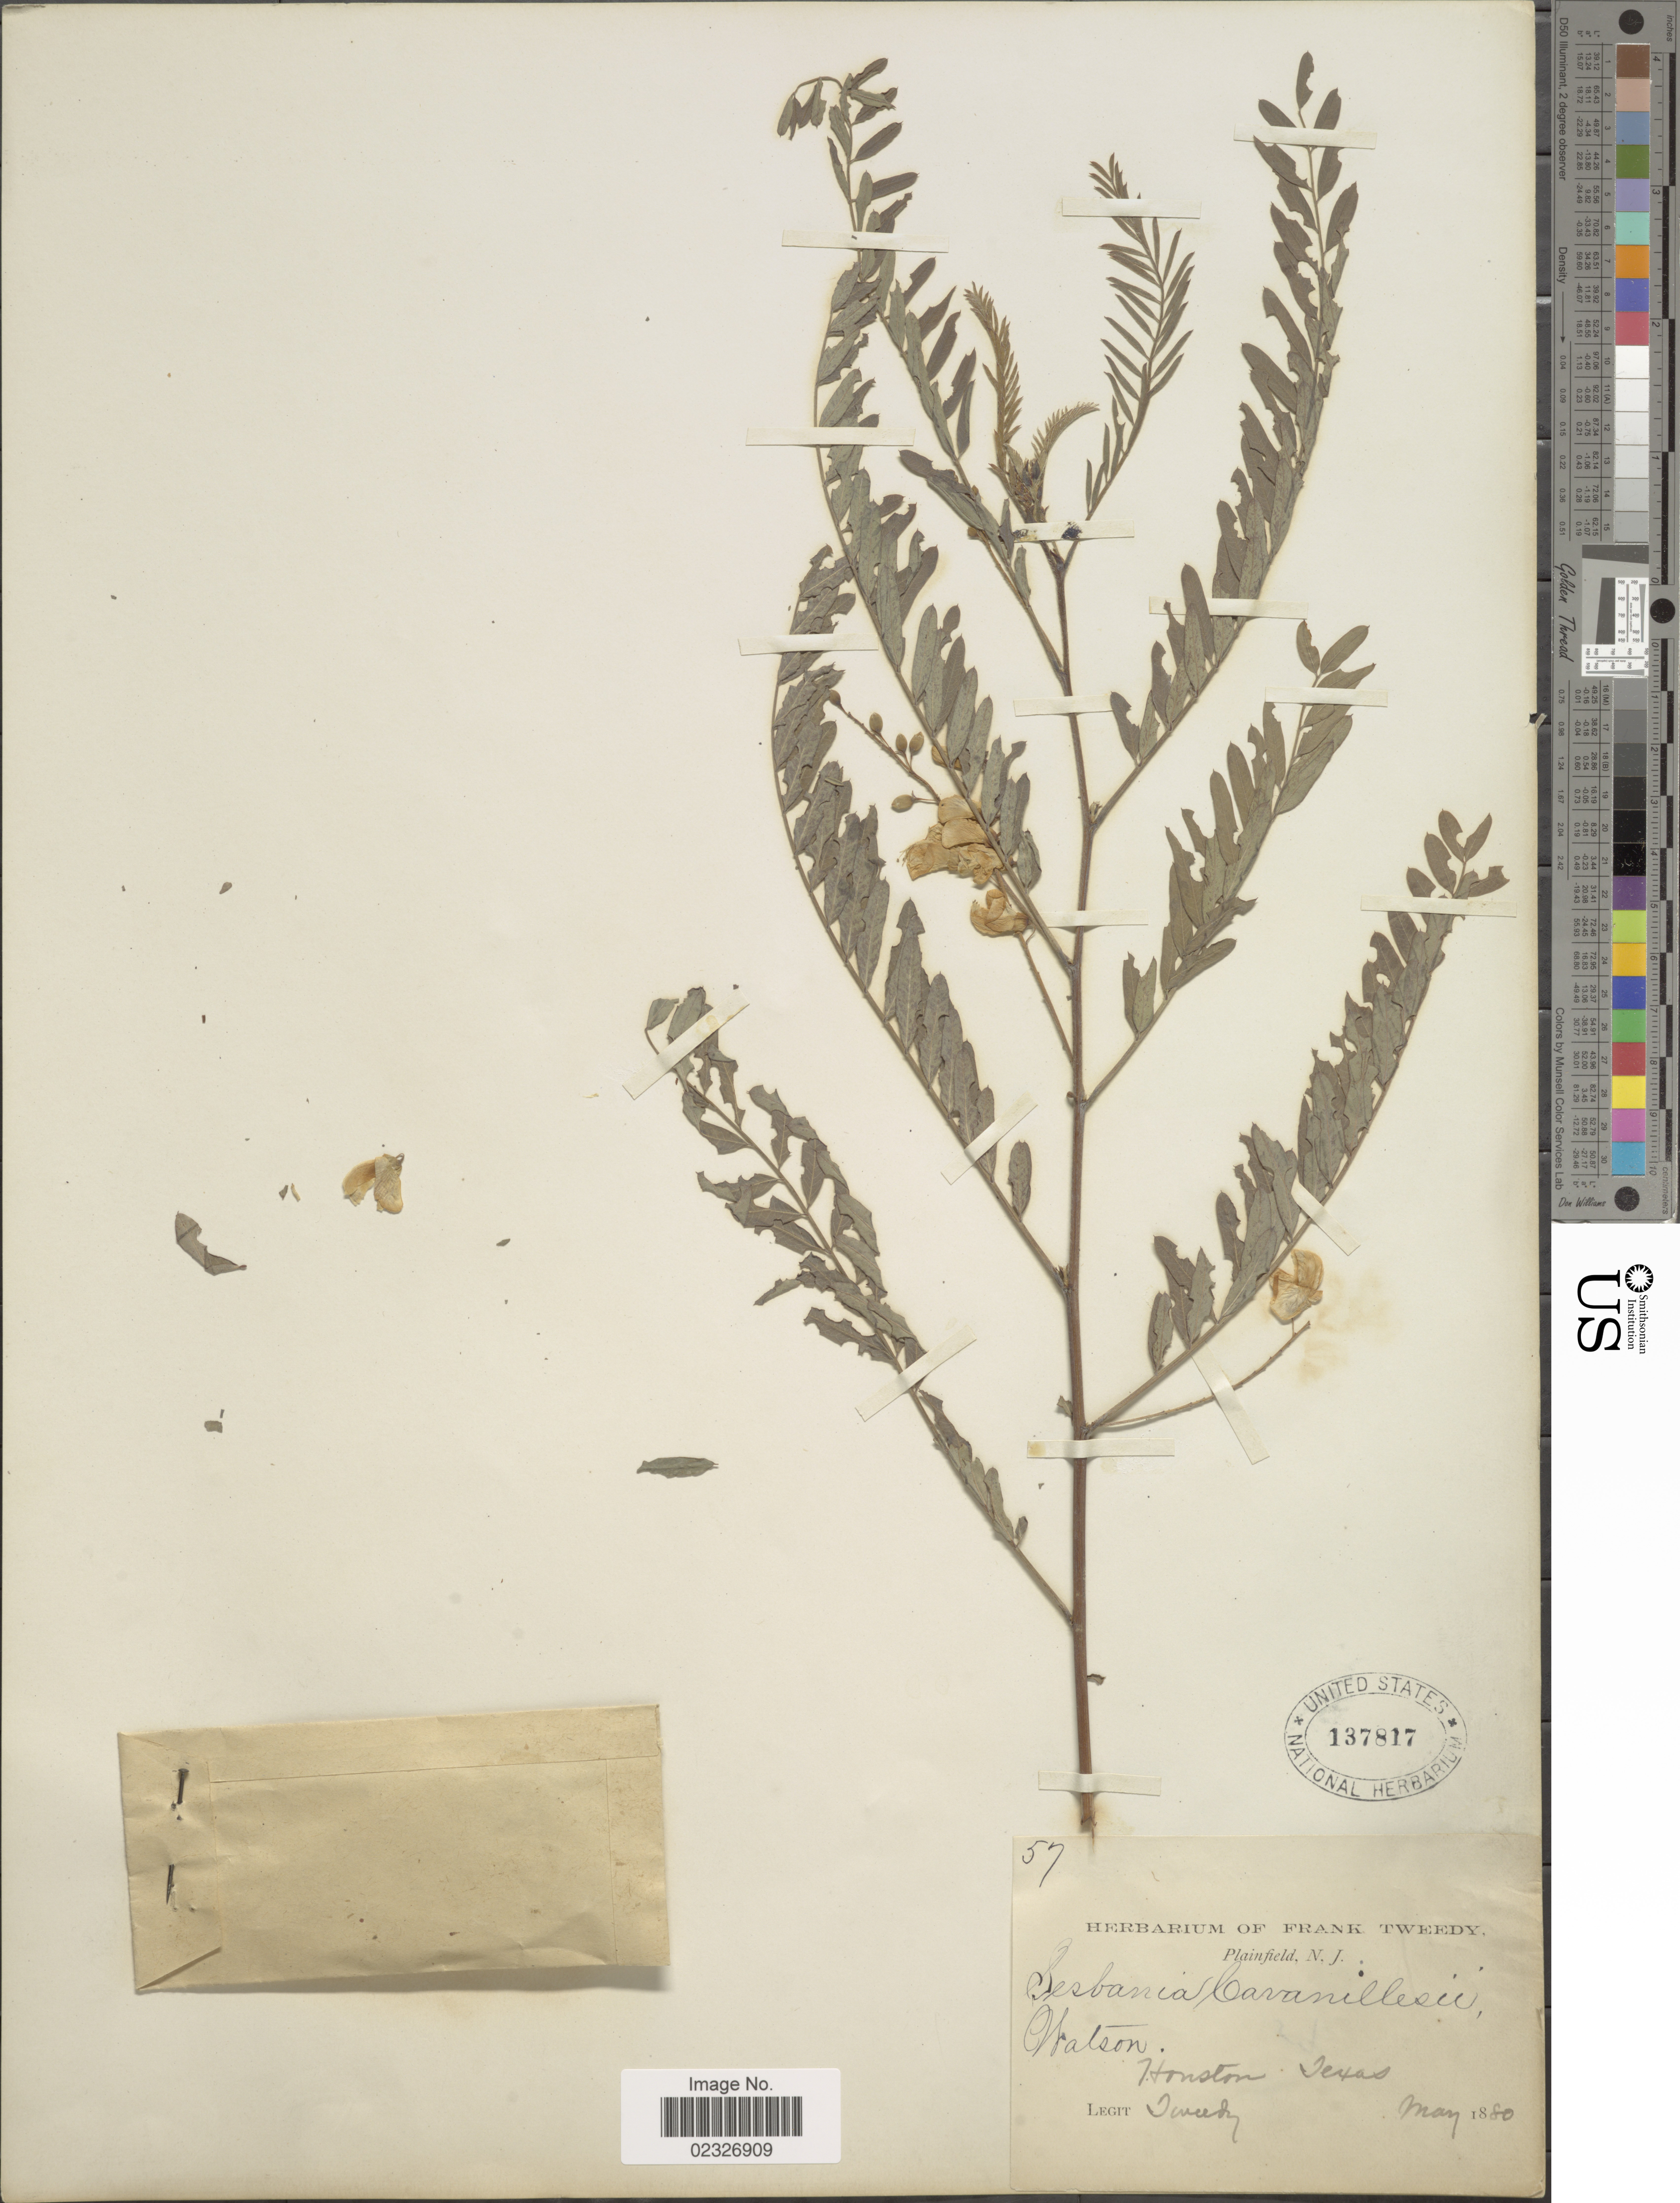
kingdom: Plantae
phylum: Tracheophyta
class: Magnoliopsida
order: Fabales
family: Fabaceae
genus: Sesbania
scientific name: Sesbania drummondii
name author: (Rydb.) Cory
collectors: Tweedy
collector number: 57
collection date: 1880-05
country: United States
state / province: Texas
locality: Watson, Houston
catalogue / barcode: US 137817